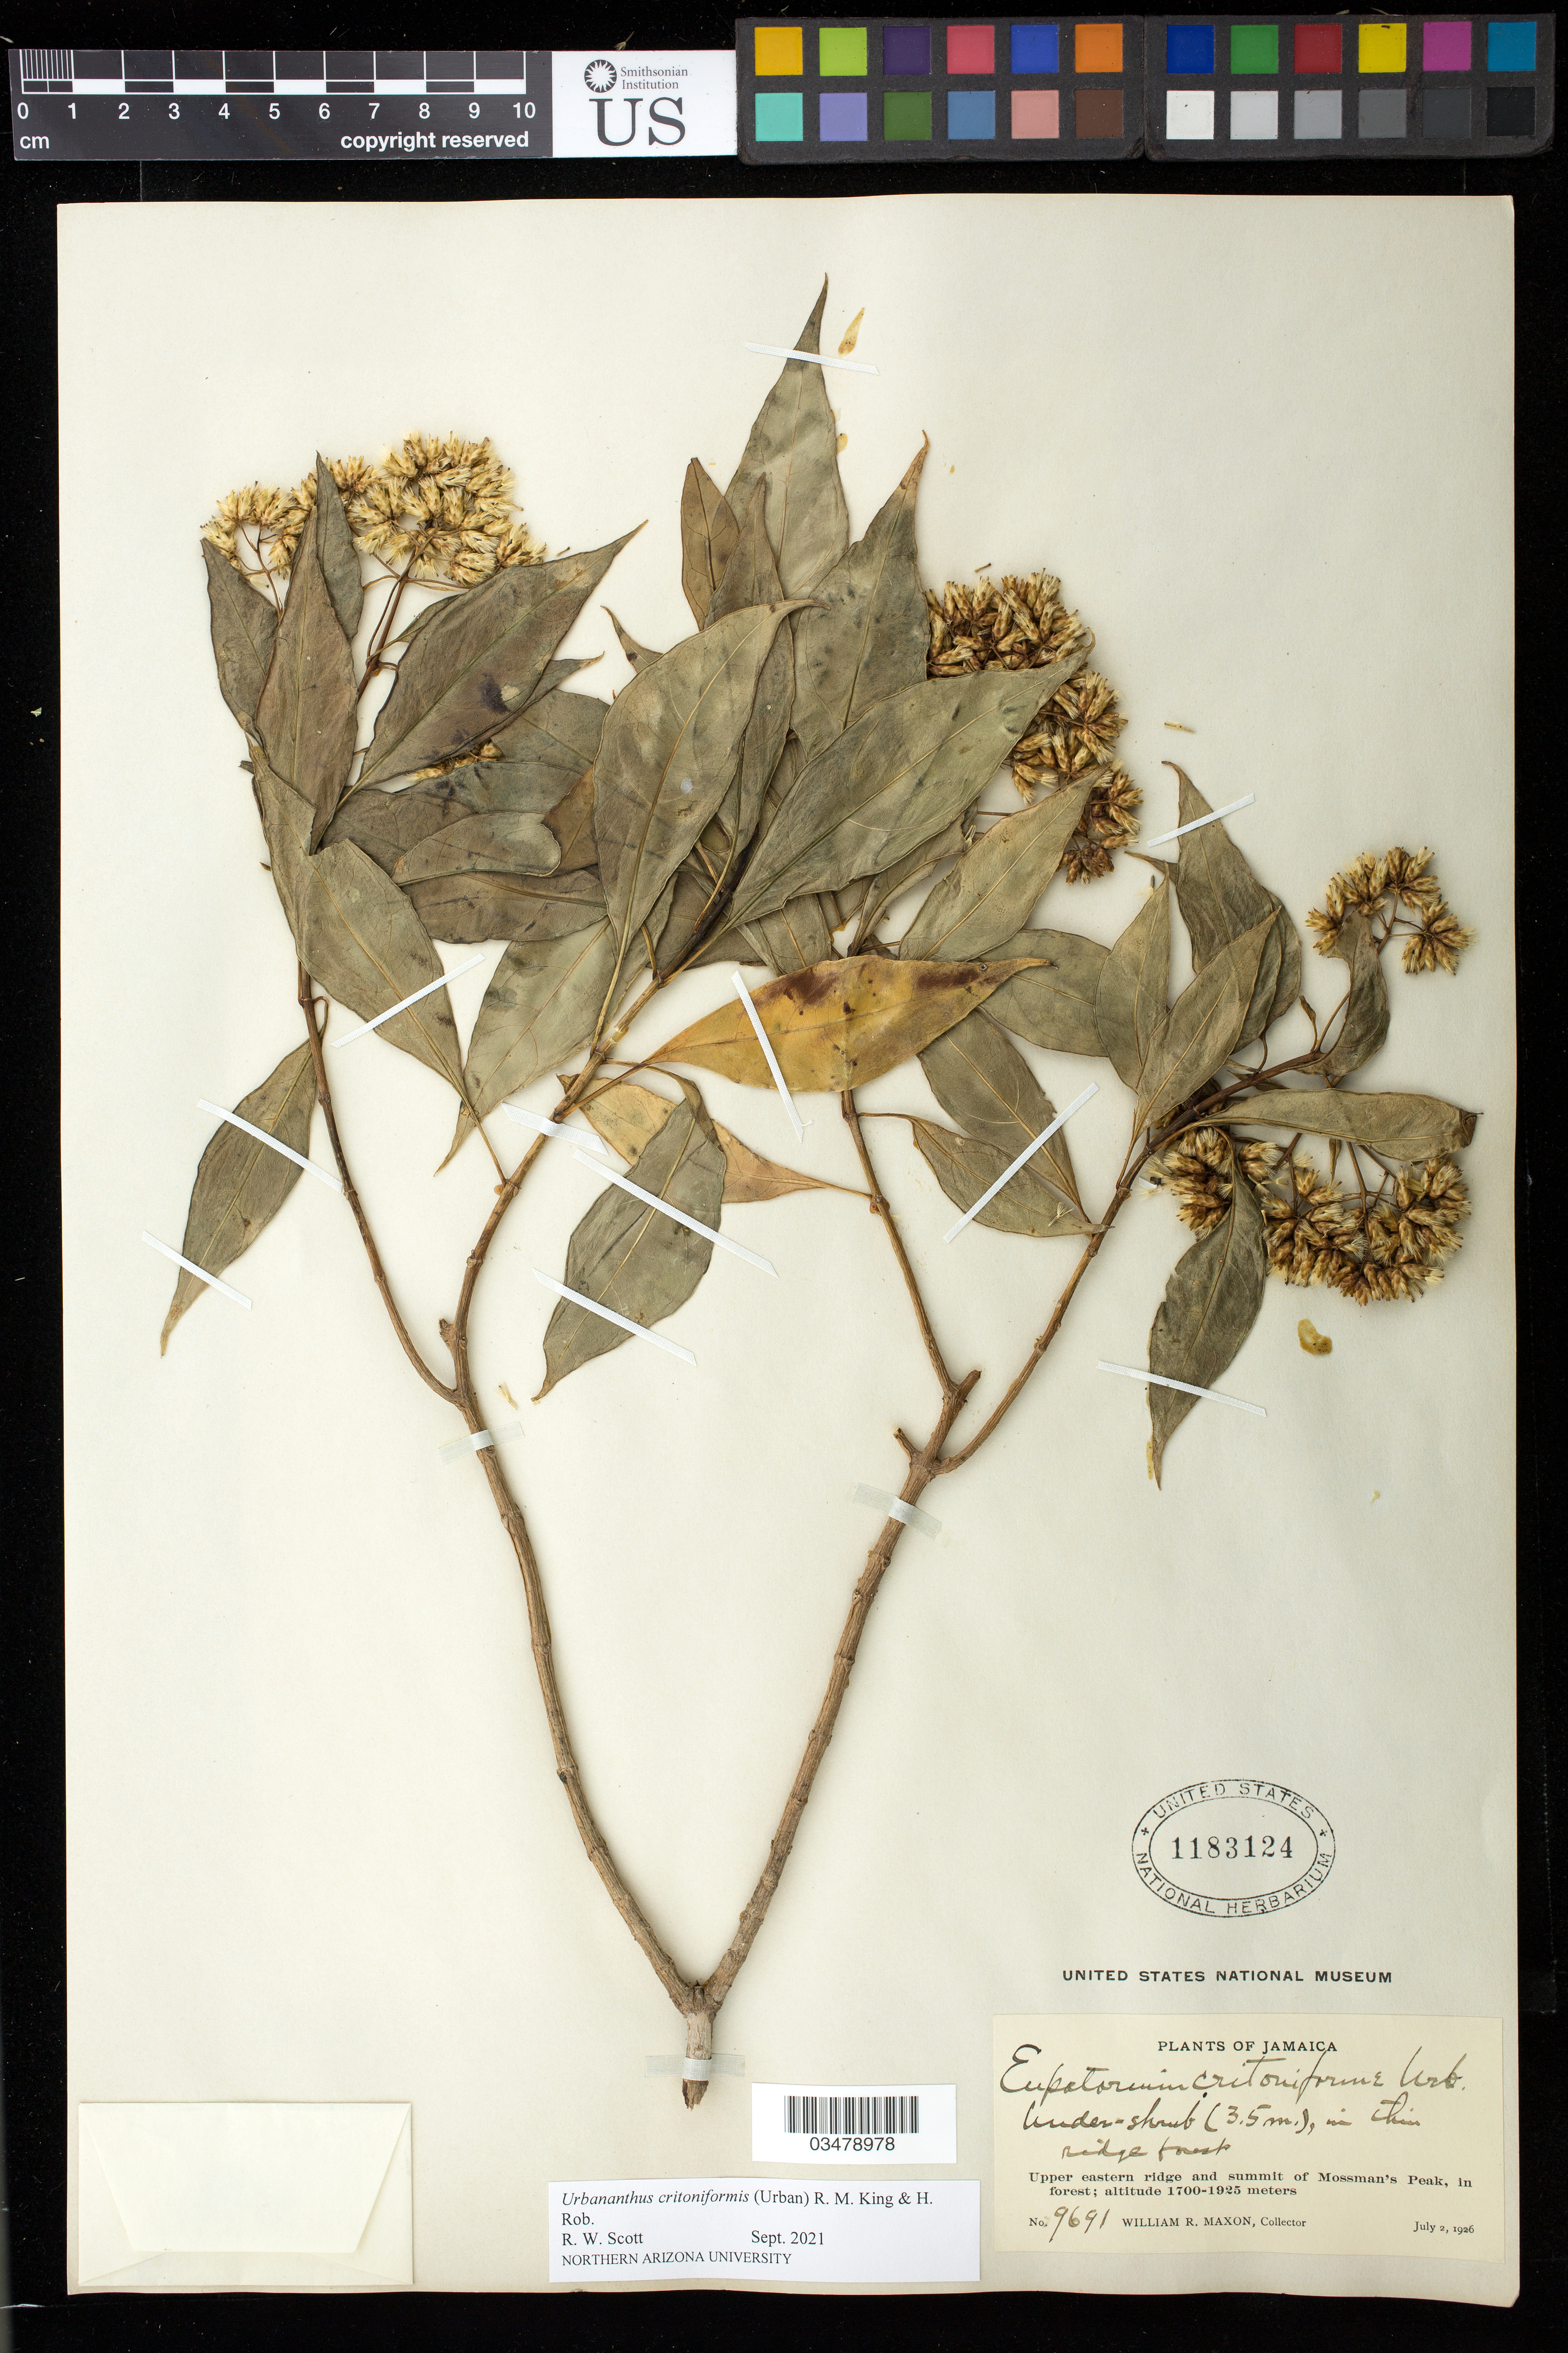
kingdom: Plantae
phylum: Tracheophyta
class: Magnoliopsida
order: Asterales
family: Asteraceae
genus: Urbananthus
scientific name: Urbananthus critoniforme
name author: (Urb.) R.M. King & H. Rob.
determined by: Scott, R. W.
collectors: W. R. Maxon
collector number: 9691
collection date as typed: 02 Jul 1926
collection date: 1926-07-02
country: Jamaica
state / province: Saint Thomas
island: Jamaica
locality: Upper eastern ridge and summit of Mossman's Peak in forest.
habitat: In think ridge forest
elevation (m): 1700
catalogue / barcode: US 1183124